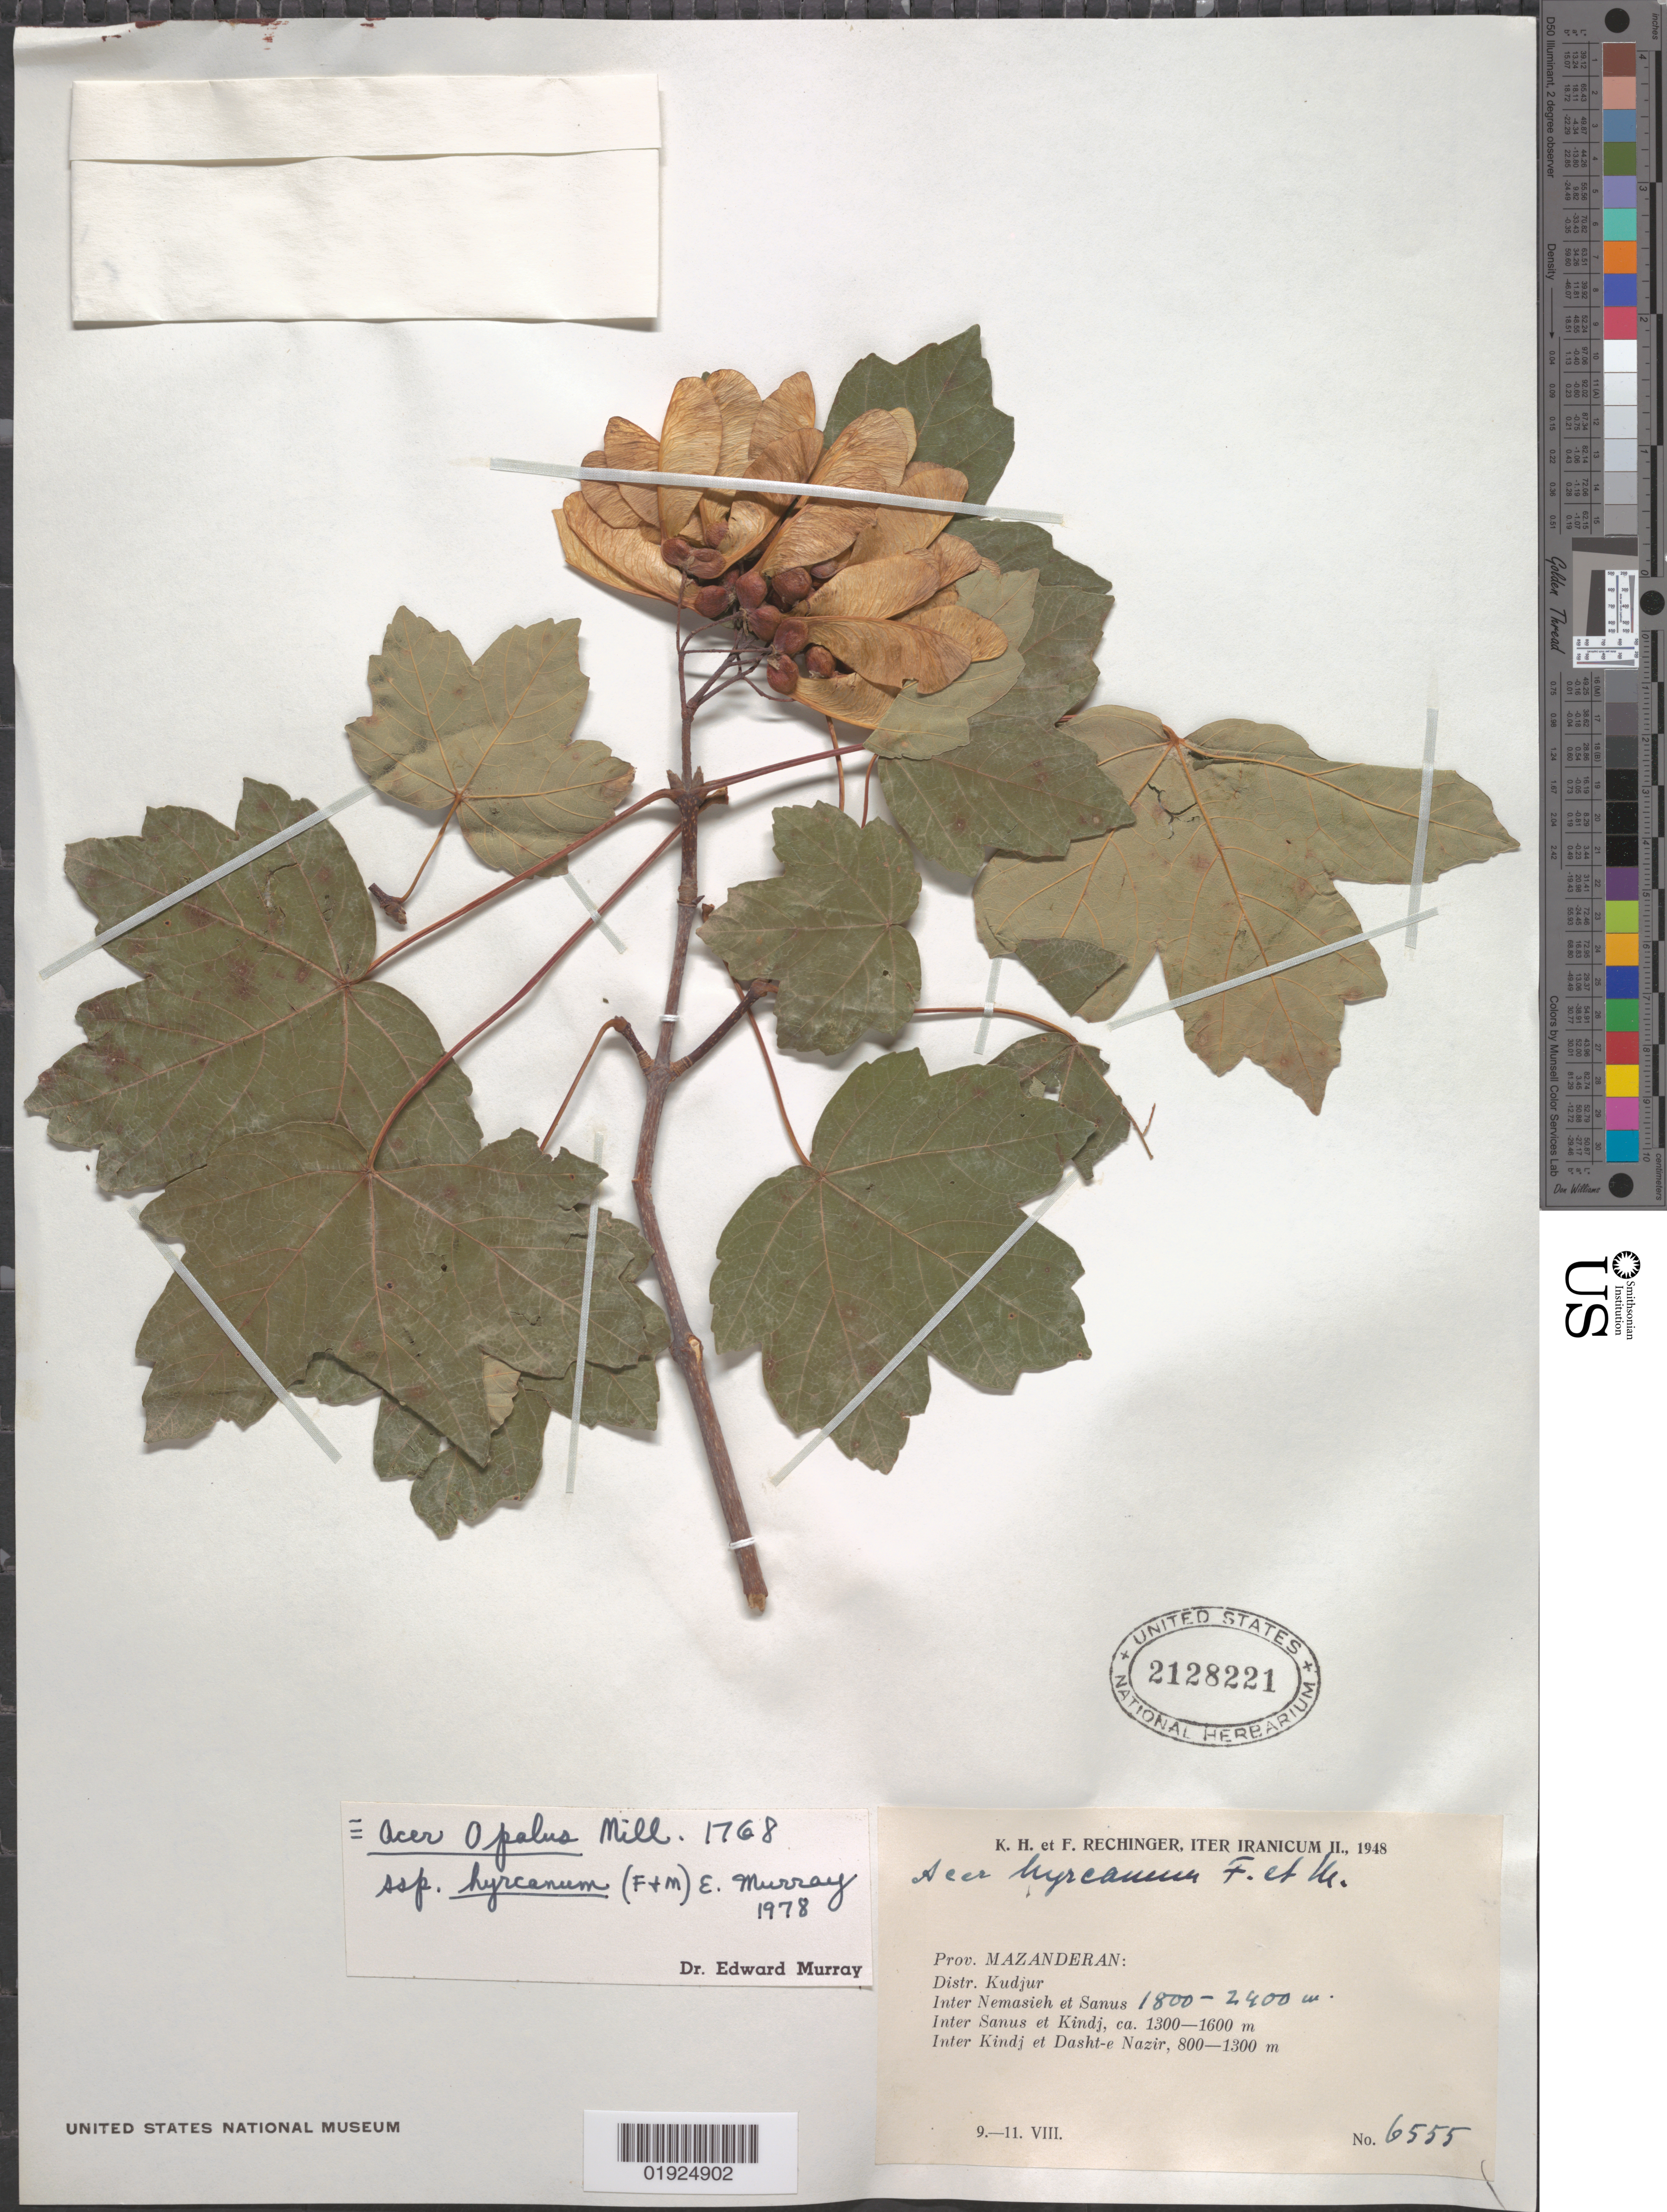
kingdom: Plantae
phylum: Tracheophyta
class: Magnoliopsida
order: Sapindales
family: Sapindaceae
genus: Acer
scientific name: Acer opalus subsp. hyrcanum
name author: (Fisch. & C.A. Mey.) A.E. Murray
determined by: Murray, Edward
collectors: K. H. Rechinger & F. Rechinger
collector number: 6555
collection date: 1948-08-09/1948-08-11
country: Iran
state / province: Mazandaran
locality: Distr. Kudjur, inter Nemasieh et Sanus; inter Sanus et Kindju; inter Kindj et Dasht-e Nazir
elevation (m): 800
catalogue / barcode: US 2128221